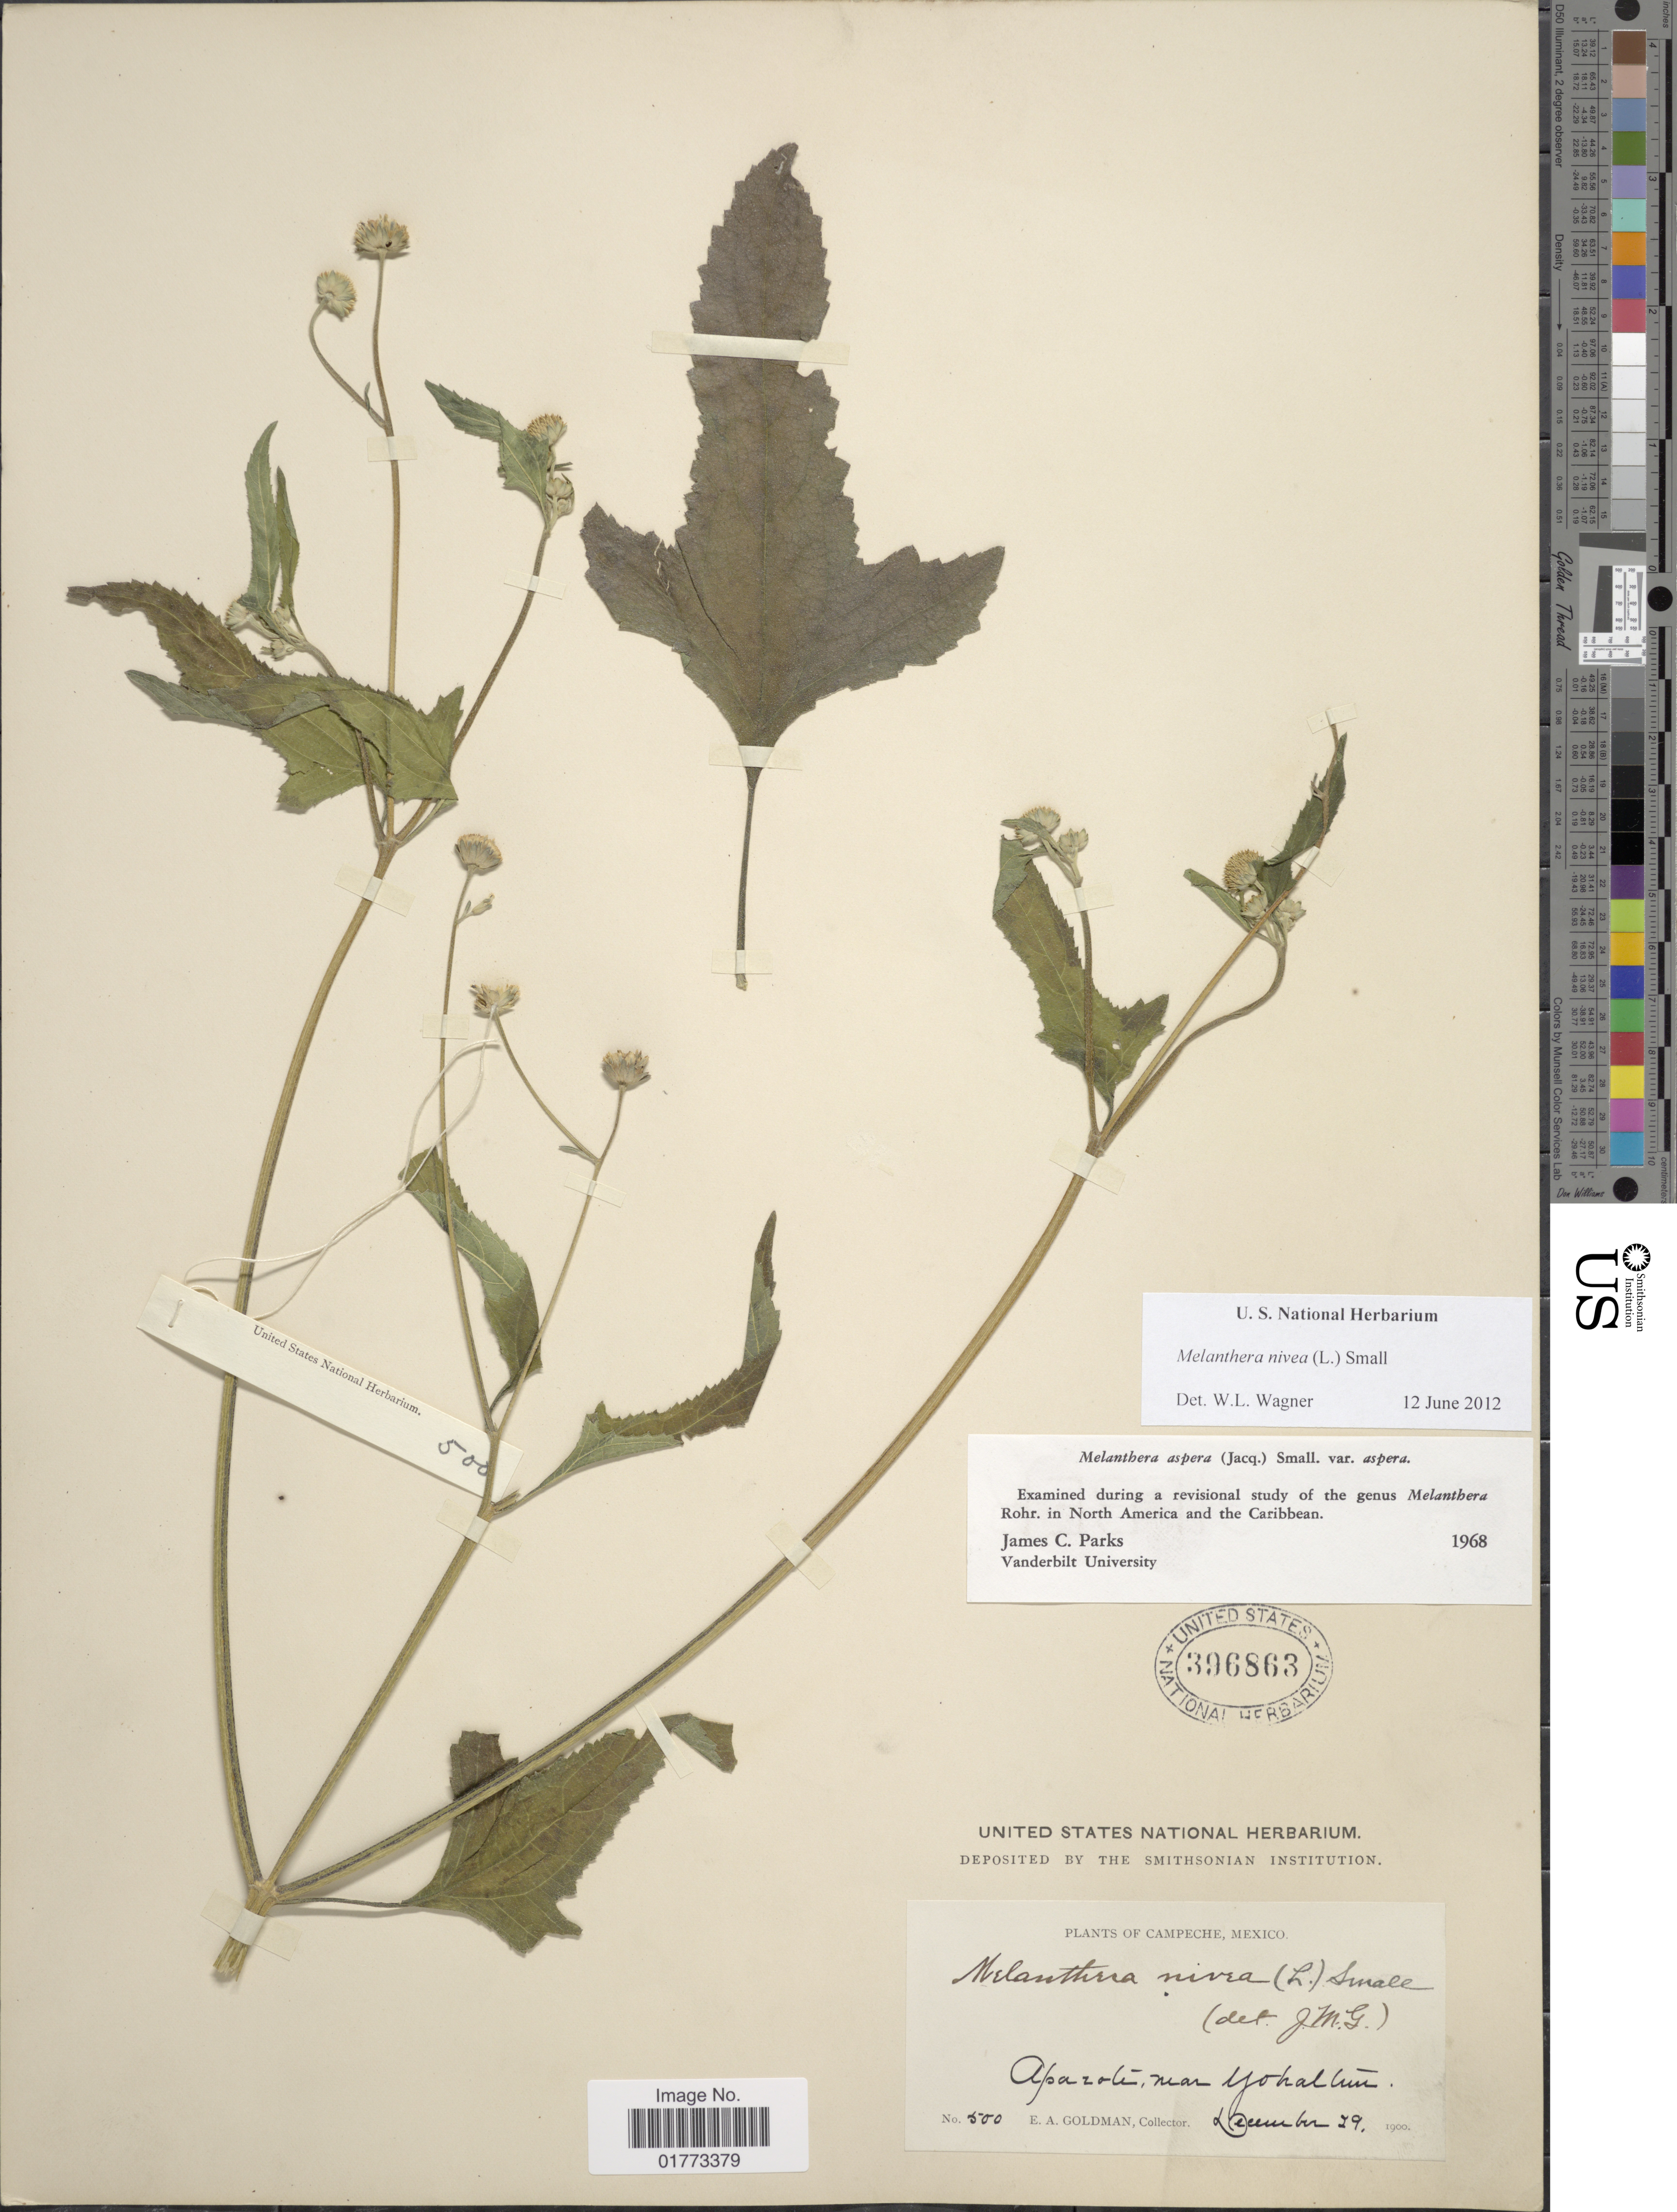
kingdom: Plantae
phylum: Tracheophyta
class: Magnoliopsida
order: Asterales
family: Asteraceae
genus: Melanthera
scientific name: Melanthera nivea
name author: (L.) Small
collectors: E. A. Goldman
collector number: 500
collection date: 1900-12-19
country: Mexico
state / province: Campeche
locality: Aparote, near Yohaltun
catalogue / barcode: US 396863